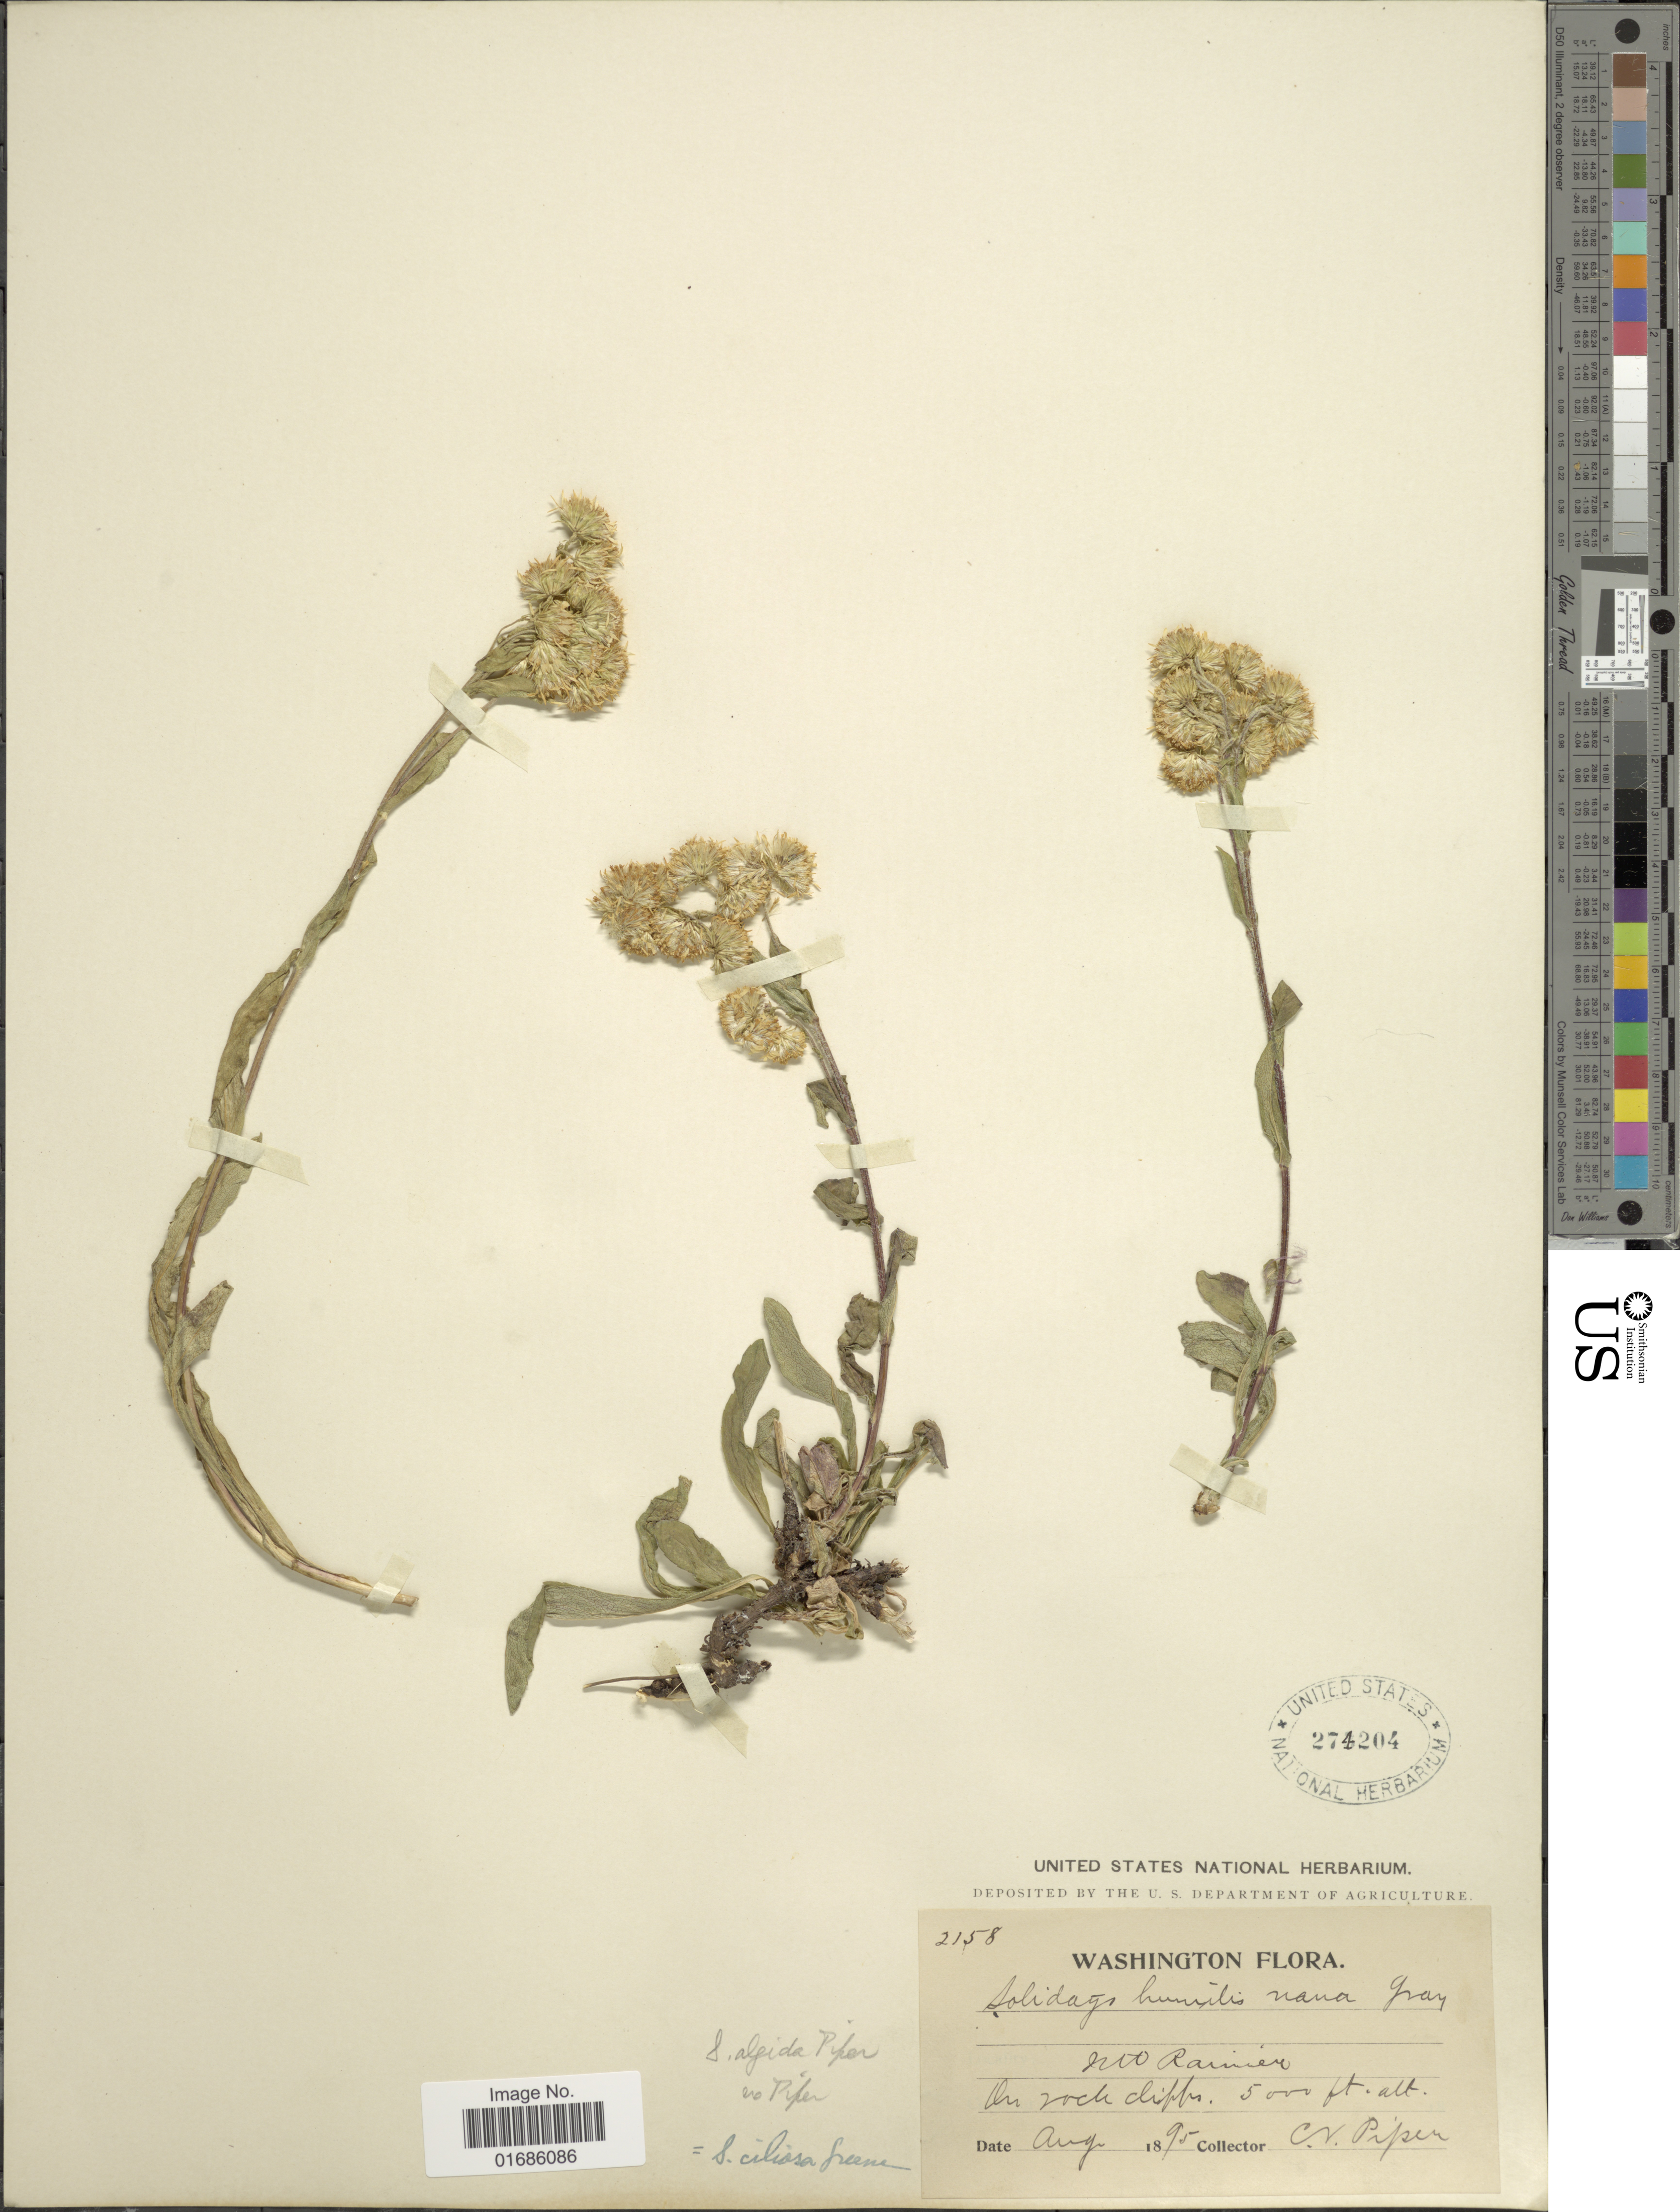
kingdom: Plantae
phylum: Tracheophyta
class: Magnoliopsida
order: Asterales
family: Asteraceae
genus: Solidago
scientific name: Solidago ciliosa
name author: Greene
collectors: C. V. Piper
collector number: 2158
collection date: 1895-08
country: United States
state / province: Washington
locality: Mt. Rainier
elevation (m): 1524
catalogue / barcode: US 274204